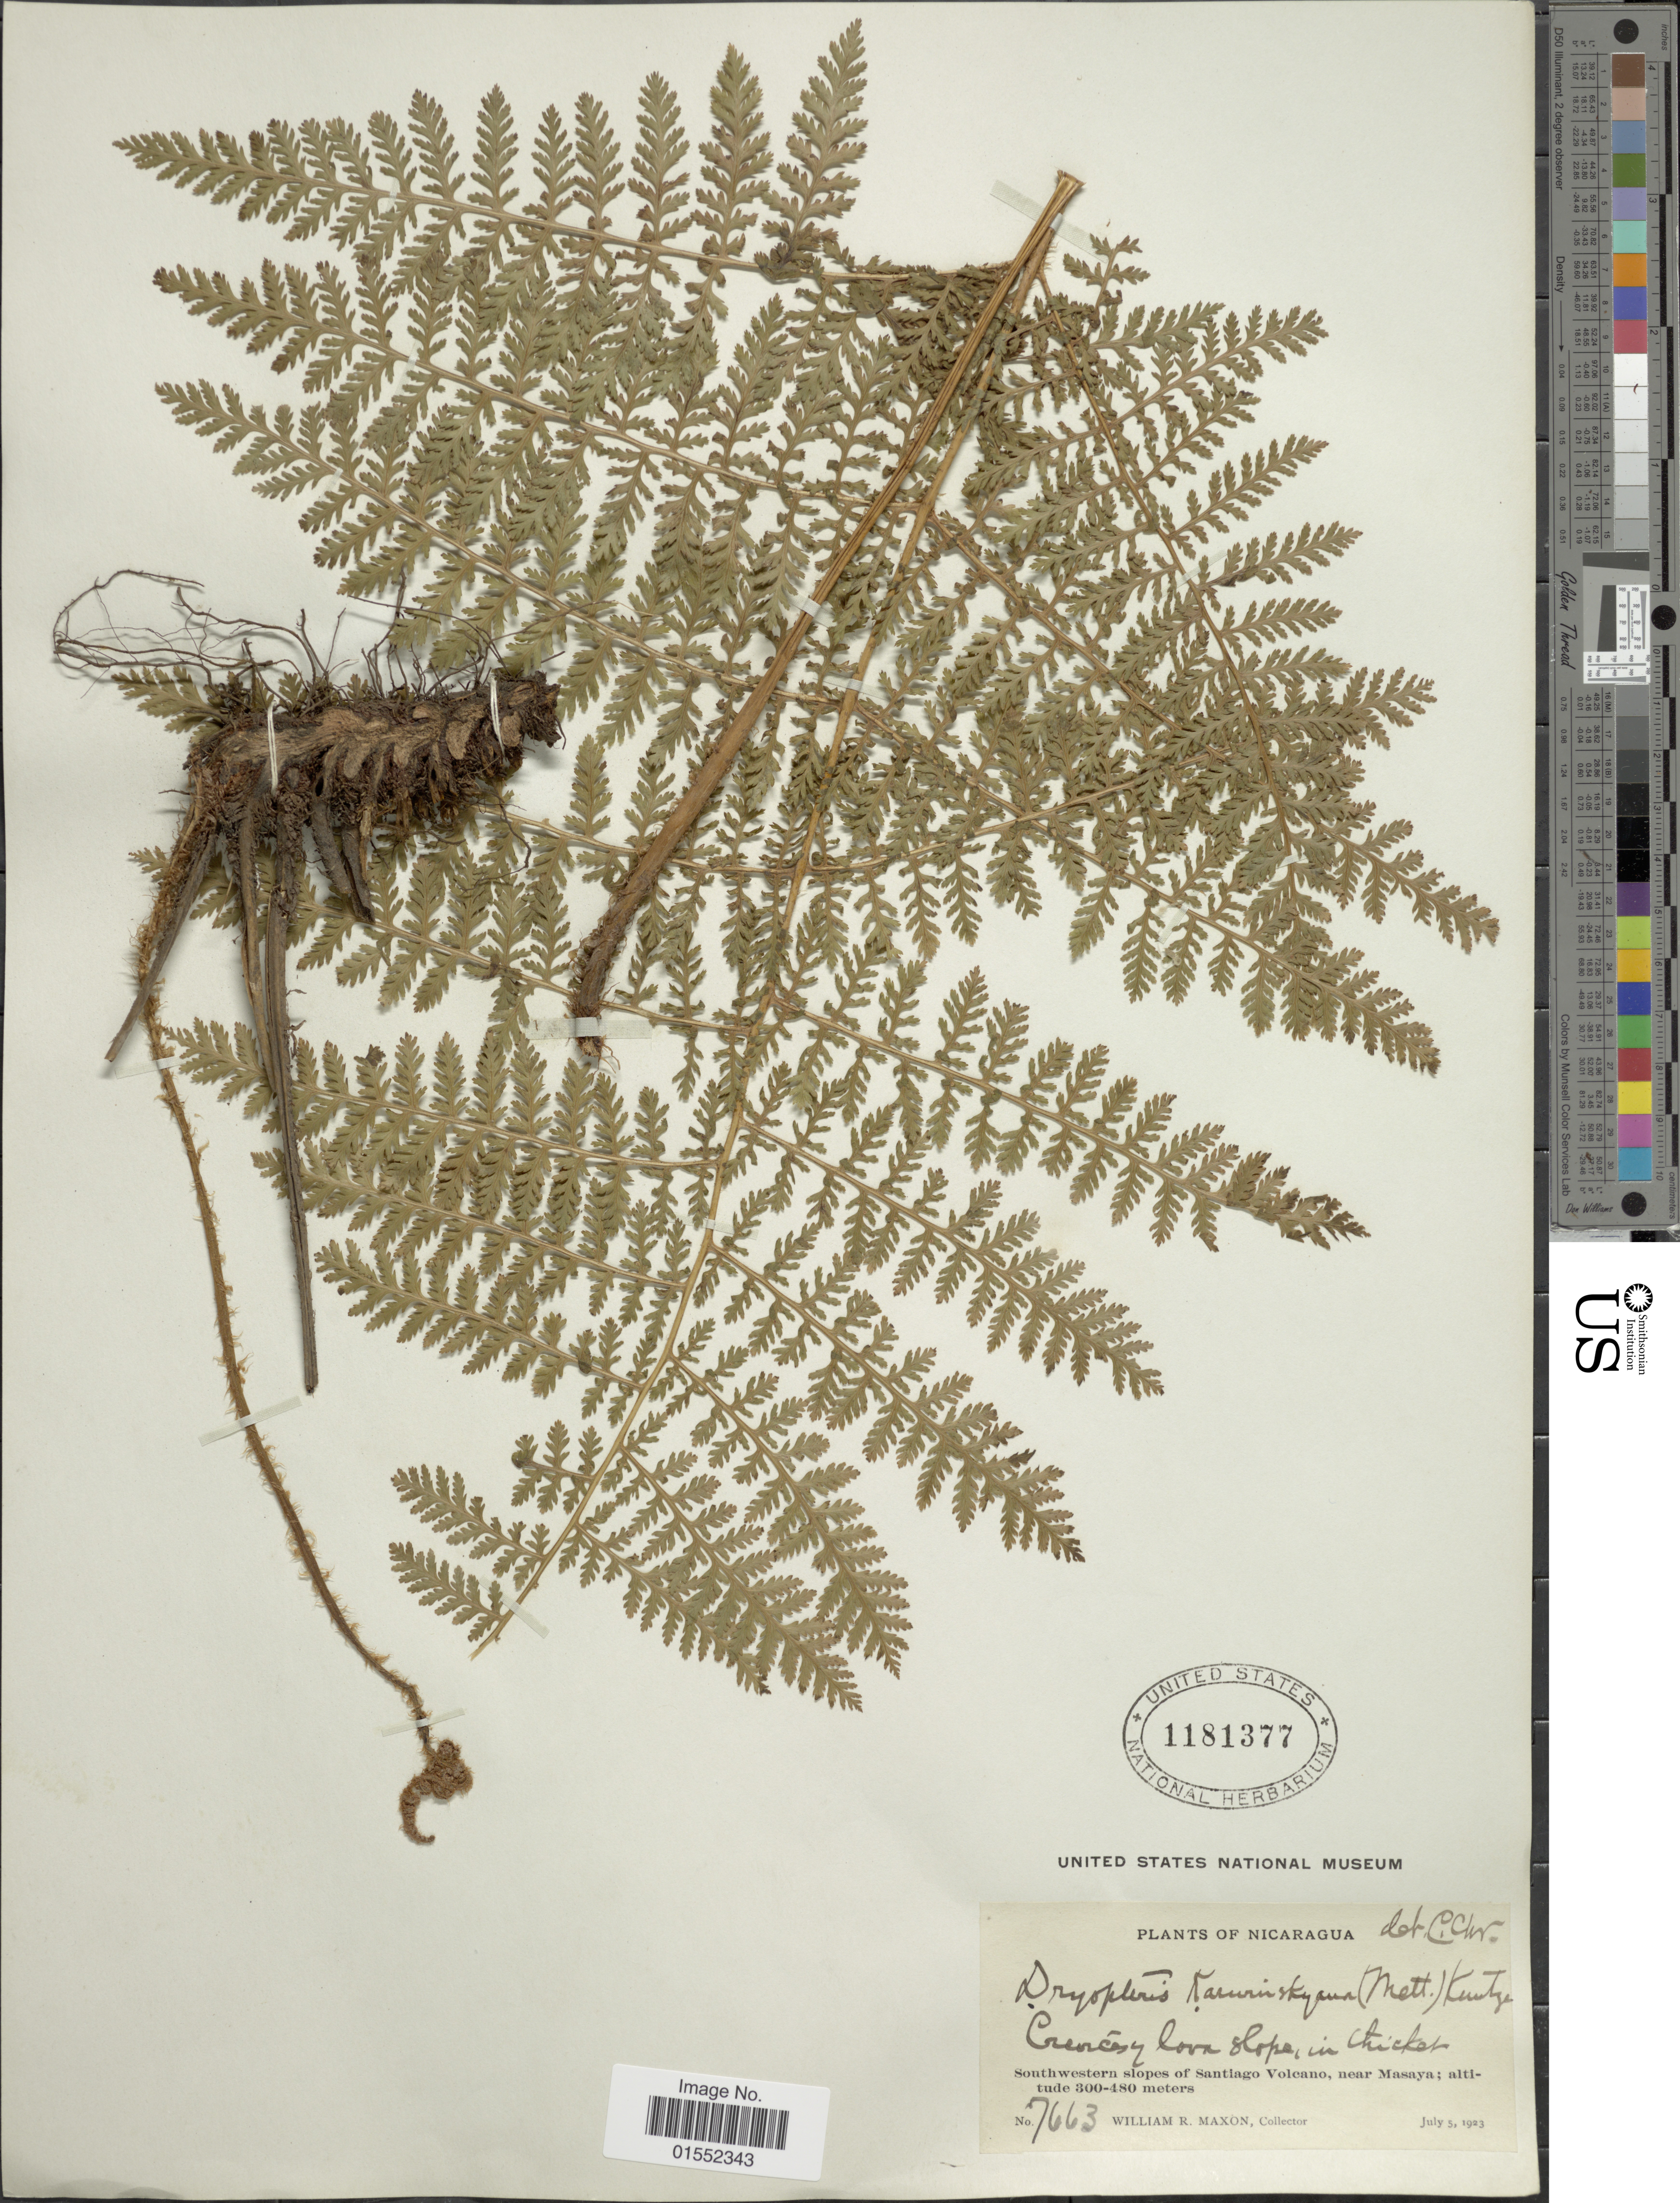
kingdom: Plantae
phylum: Tracheophyta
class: Polypodiopsida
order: Polypodiales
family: Dryopteridaceae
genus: Dryopteris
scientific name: Dryopteris karwinskyana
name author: (Mett.) Kuntze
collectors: W. R. Maxon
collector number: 7663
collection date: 1923-07-05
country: Nicaragua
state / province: Masaya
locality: Southwestern slopes of Santiago Volcano, near Masaya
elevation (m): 300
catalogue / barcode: US 1181377